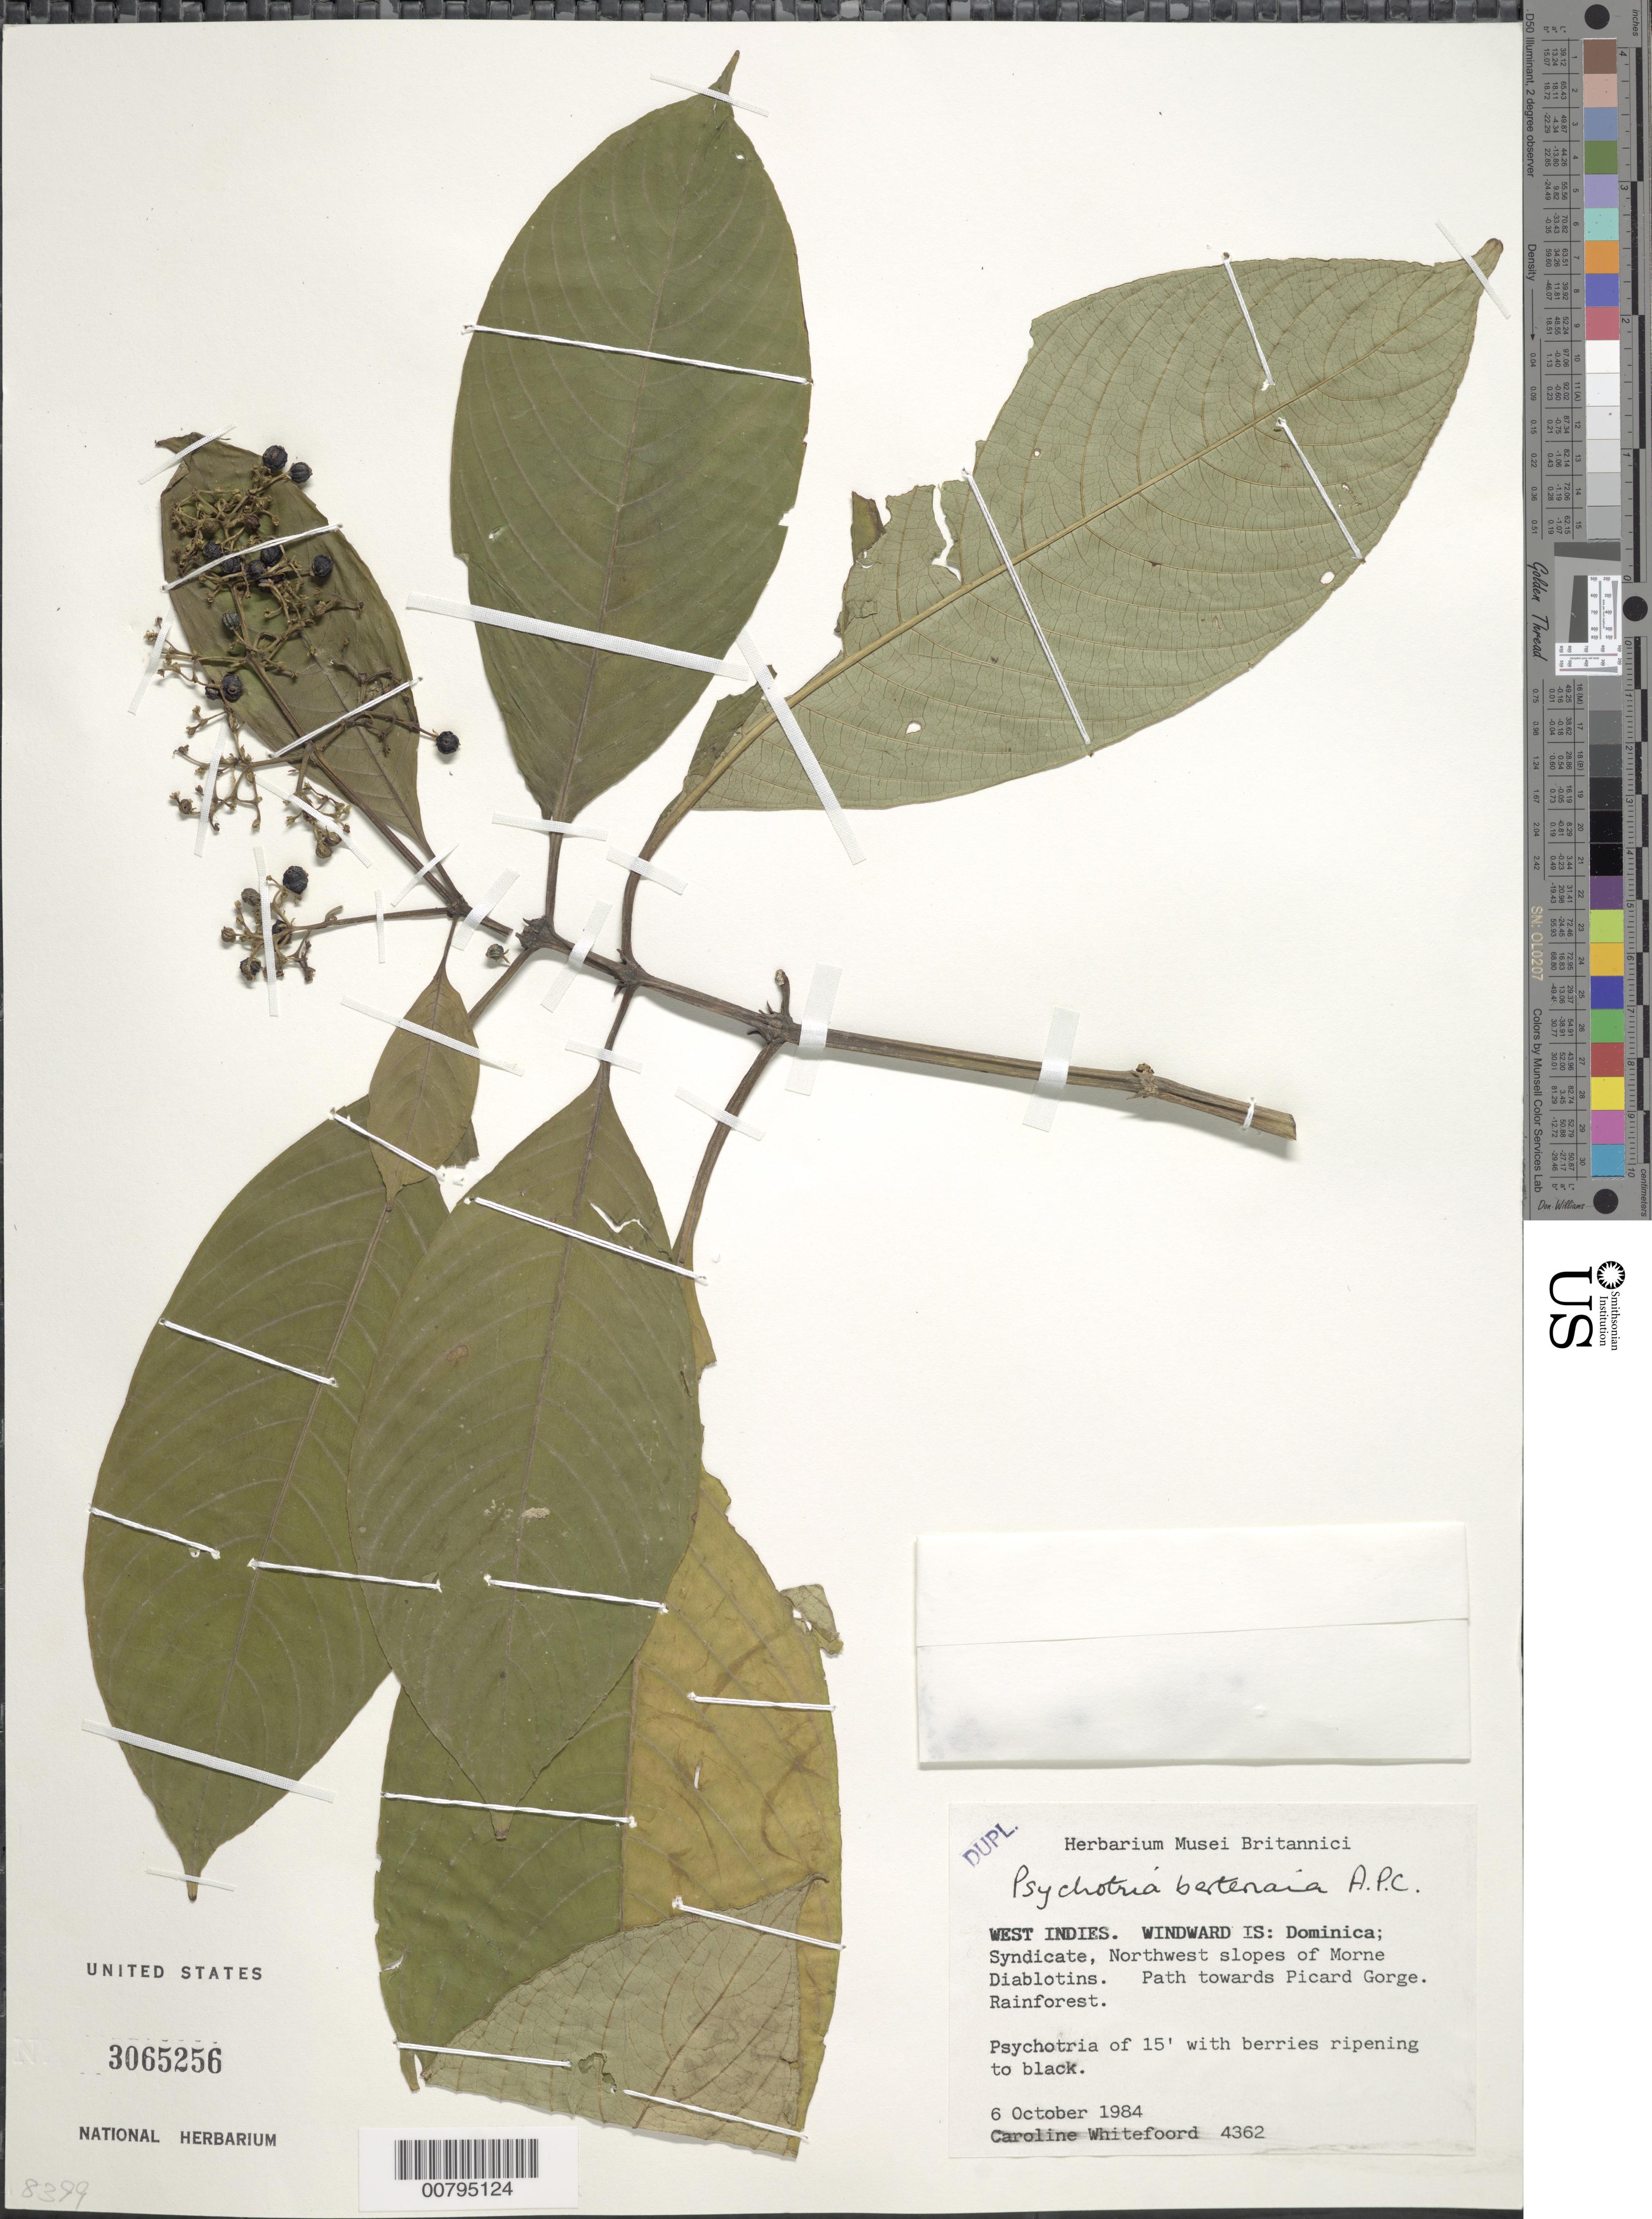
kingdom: Plantae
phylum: Tracheophyta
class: Magnoliopsida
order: Gentianales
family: Rubiaceae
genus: Psychotria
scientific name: Psychotria berteroana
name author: DC.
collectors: C. Whitefoord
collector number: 4362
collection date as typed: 06 Oct 1984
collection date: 1984-10-06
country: Dominica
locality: Syndicate, NW slopes of Morne Diablotins. Path towards Picard Gorge.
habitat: Rainforest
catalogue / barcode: US 3065256